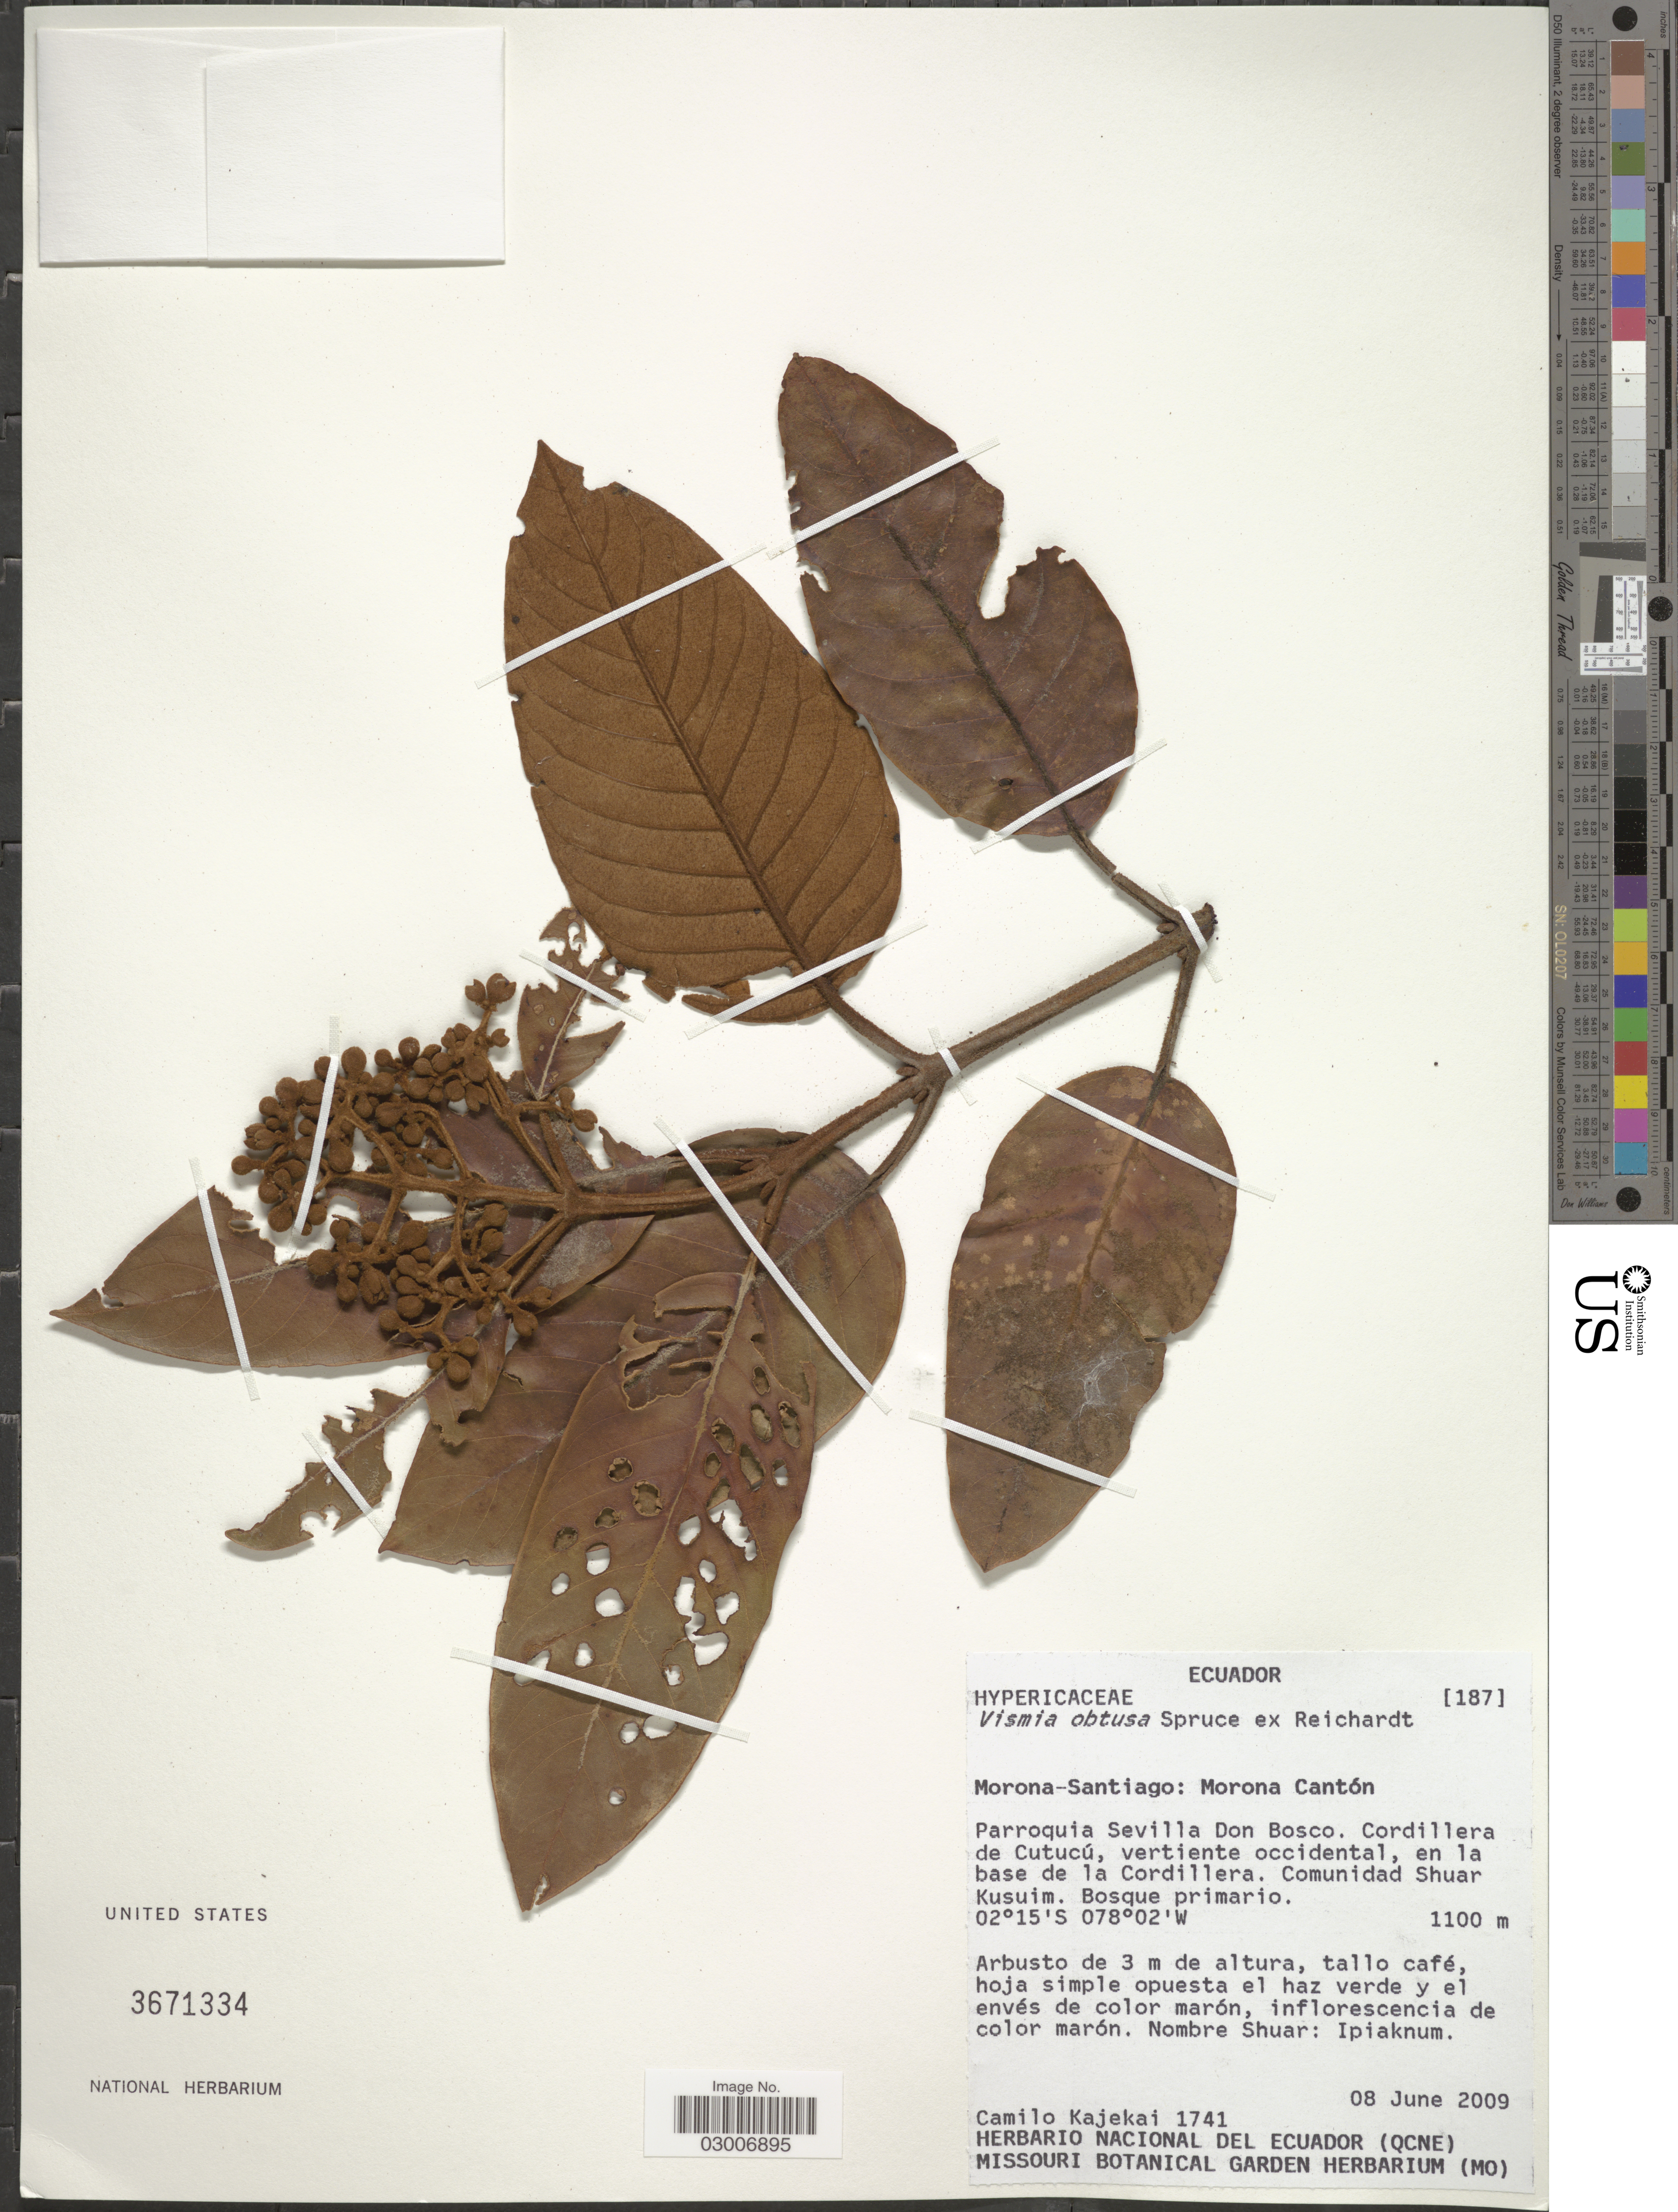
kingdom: Plantae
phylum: Tracheophyta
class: Magnoliopsida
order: Malpighiales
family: Hypericaceae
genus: Vismia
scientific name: Vismia obtusa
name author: Spruce ex Reichardt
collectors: C. Kajekai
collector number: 1741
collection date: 2009-06-08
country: Ecuador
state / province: Morona-Santiago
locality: Morona-Santiago: Morona Cantón. Parroquia Sevilla Don Bosco. Cordillera de Cutucú, vertiente occidental, en la base de la Cordillera. Comunidad Shuar Kusuim.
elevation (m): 1100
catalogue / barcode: US 3671334